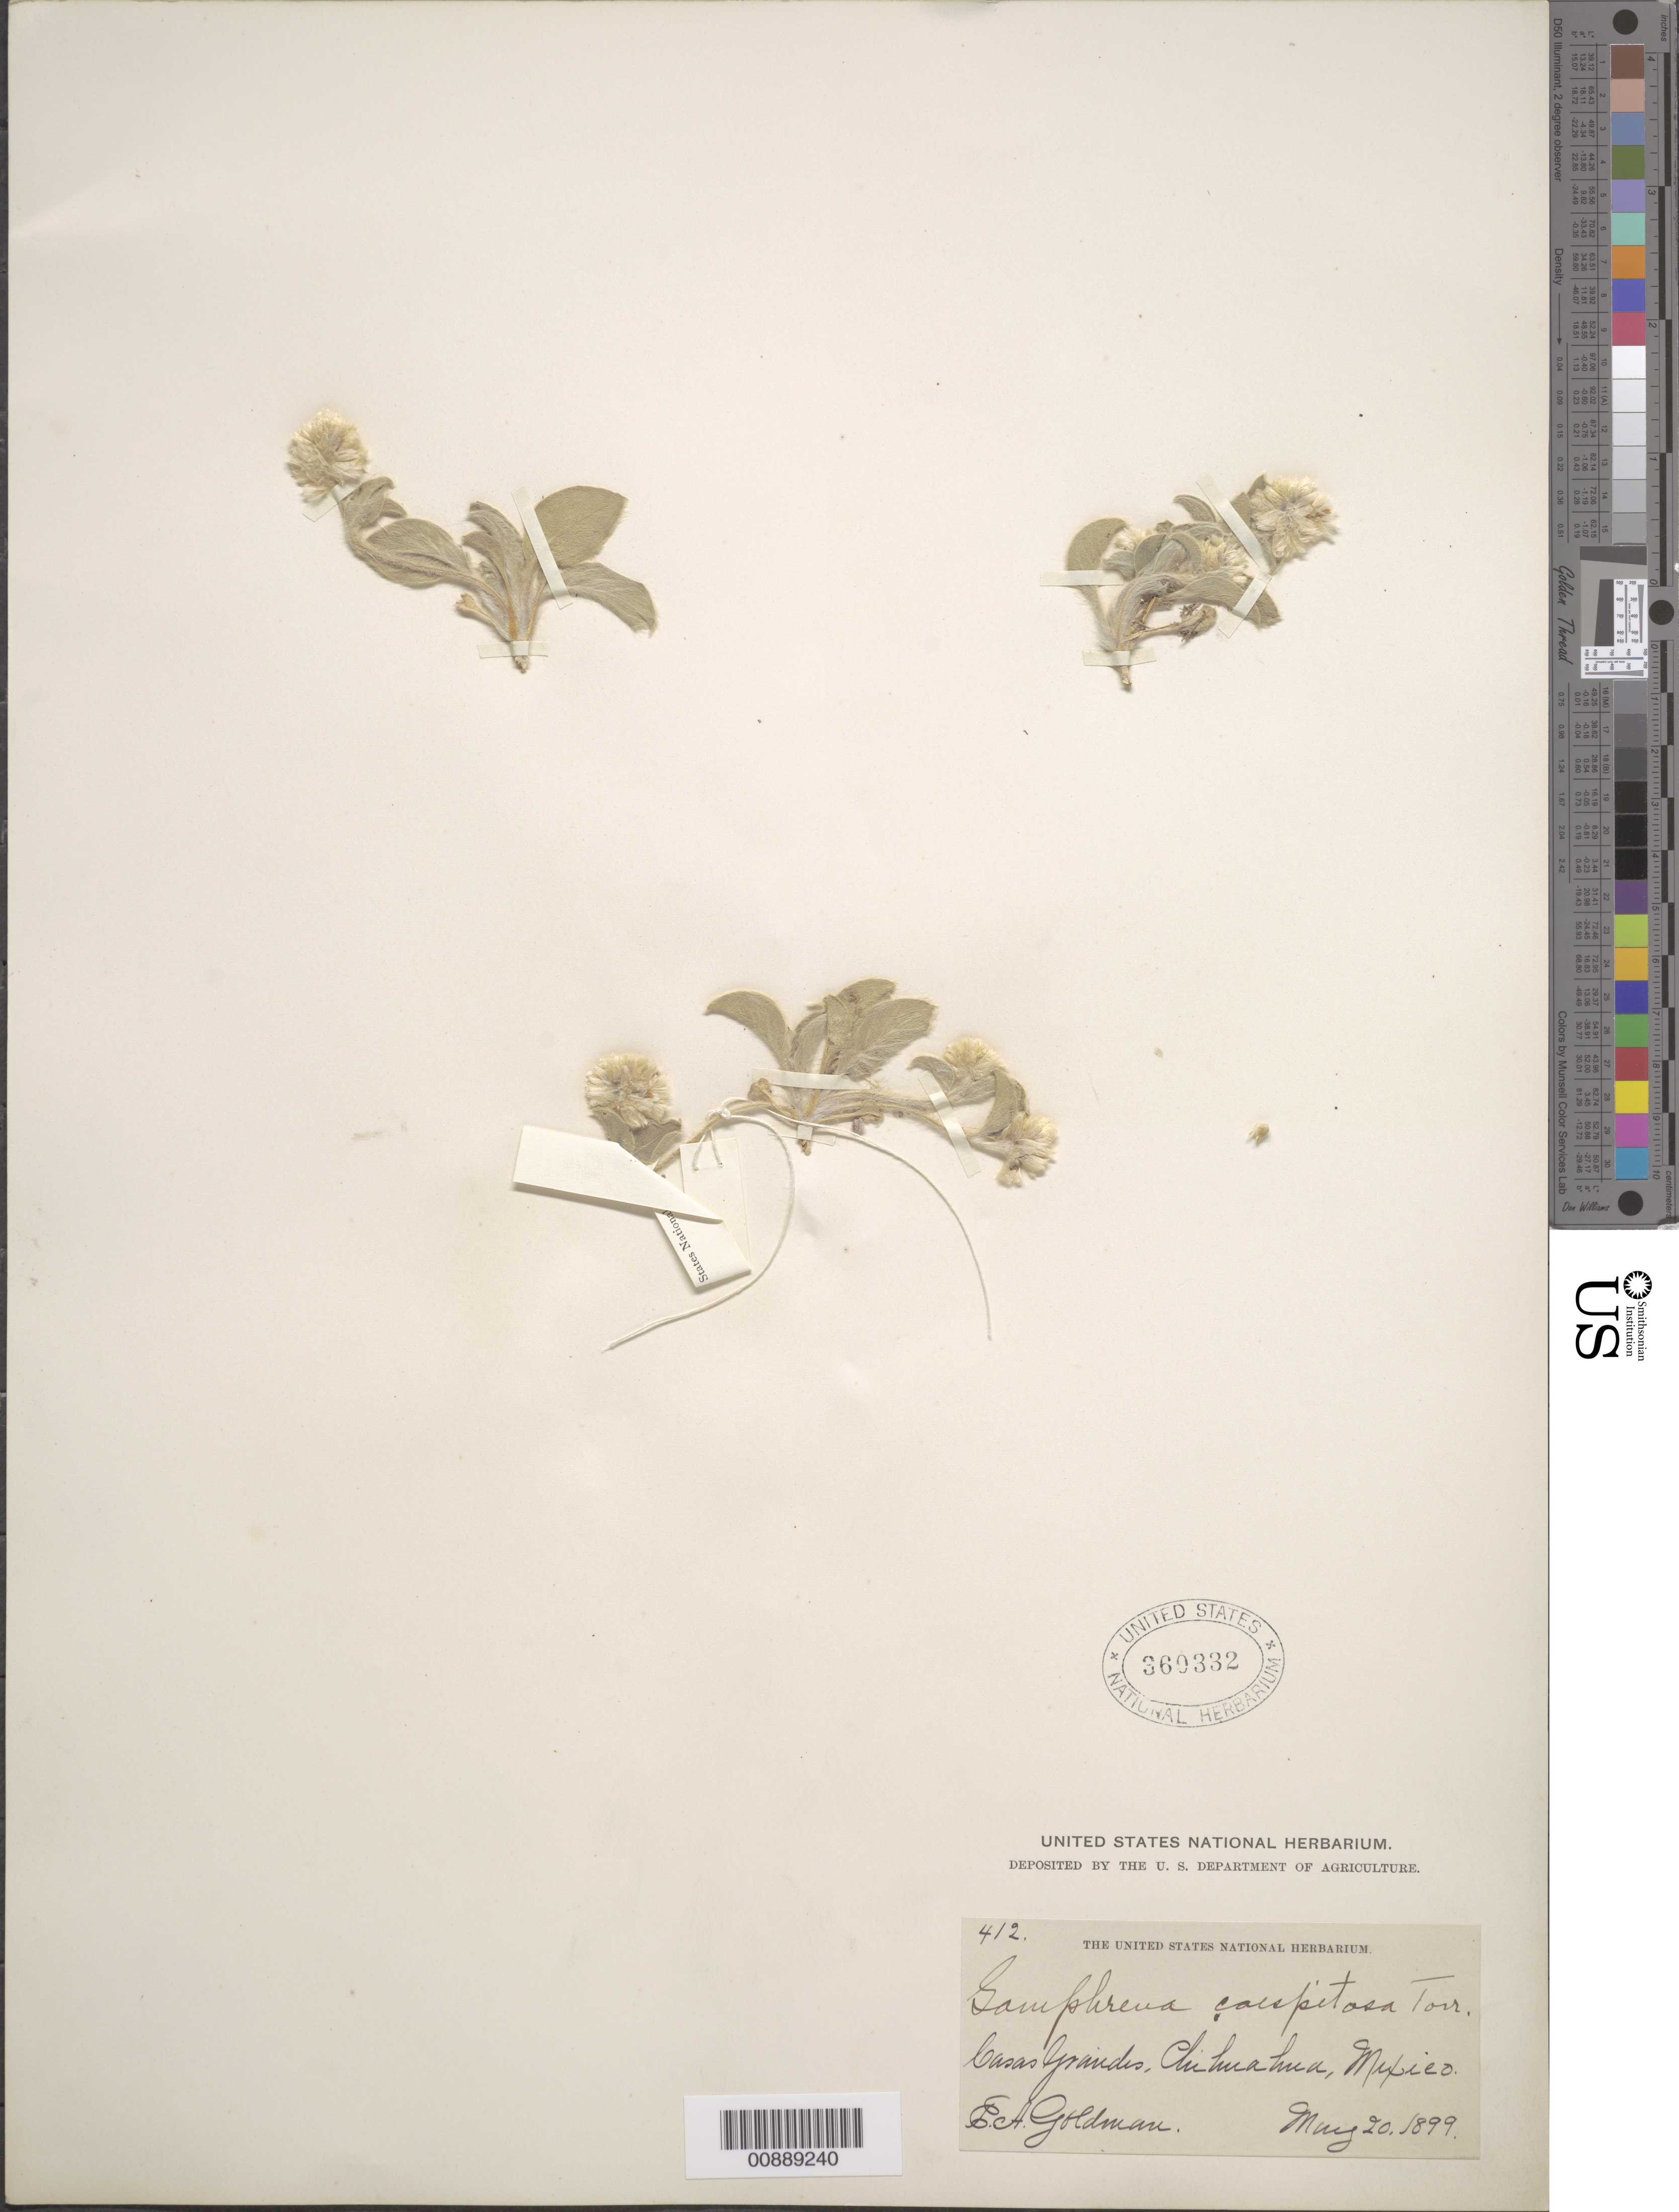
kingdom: Plantae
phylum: Tracheophyta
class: Magnoliopsida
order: Caryophyllales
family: Amaranthaceae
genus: Gomphrena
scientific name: Gomphrena caespitosa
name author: Torr. in Emory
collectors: E. A. Goldman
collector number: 412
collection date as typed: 20 May 1899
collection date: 1899-05-20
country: Mexico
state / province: Chihuahua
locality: Casas Grandes, Chihuahua.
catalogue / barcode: US 360332